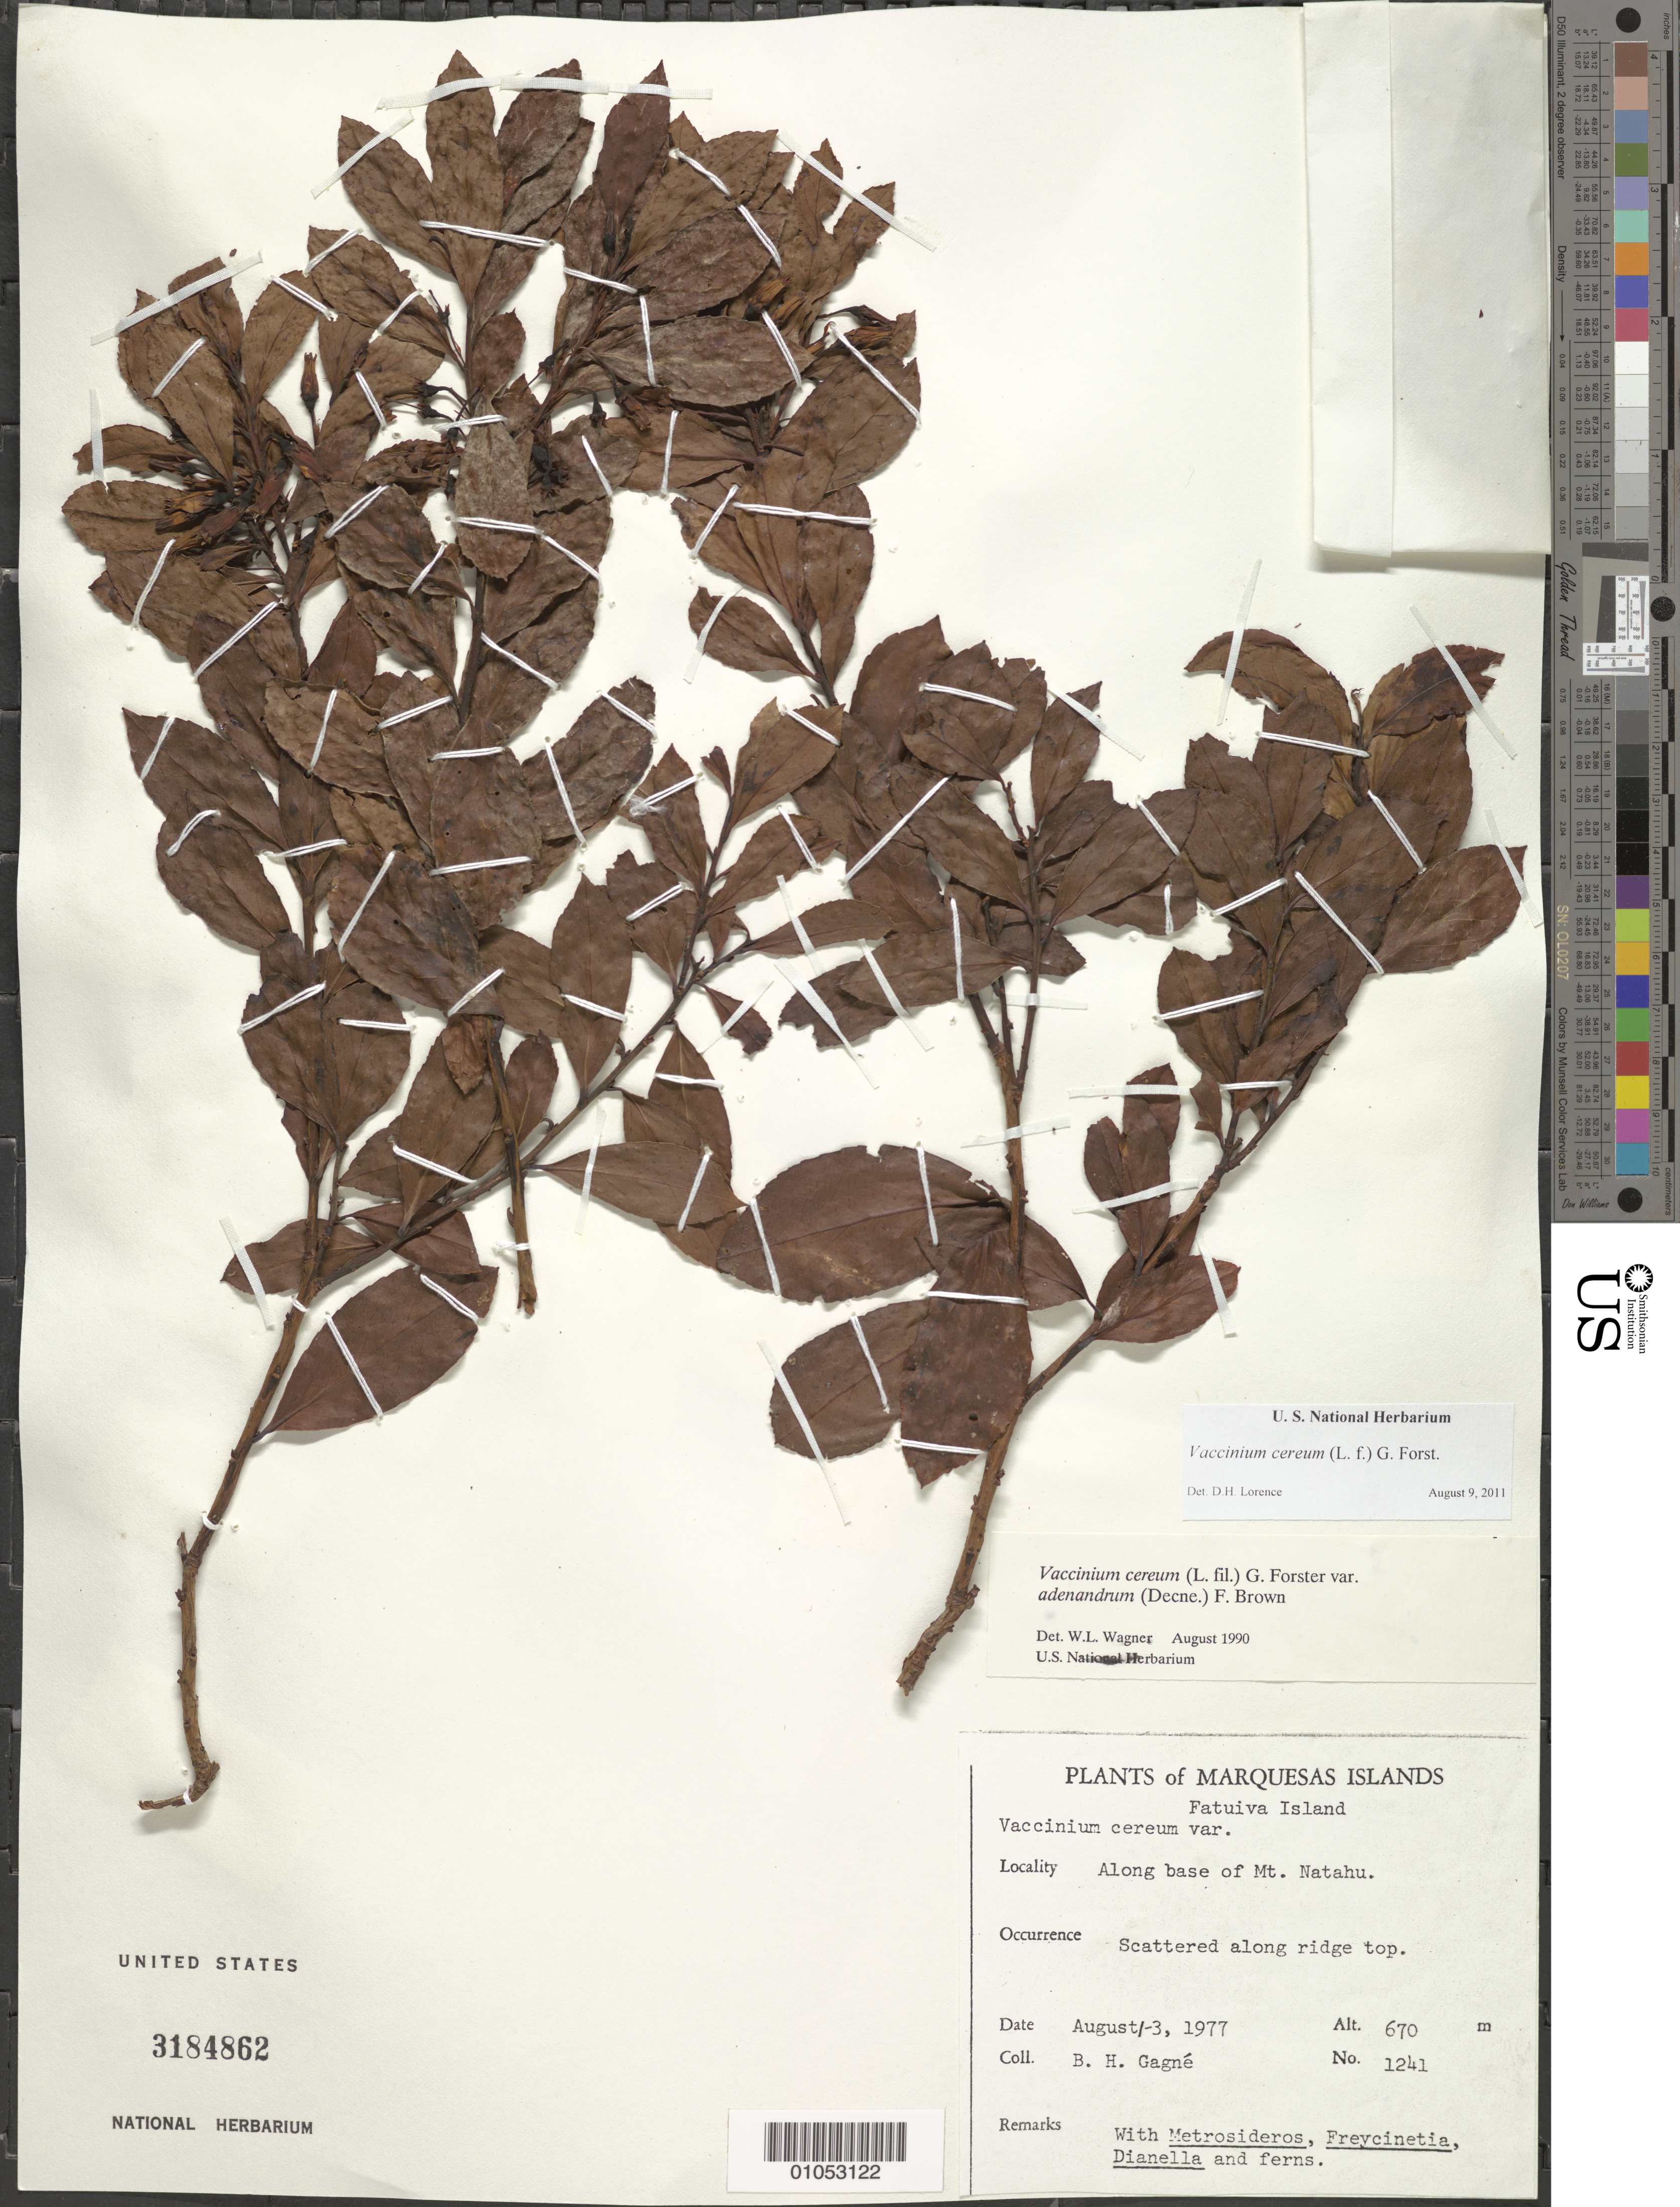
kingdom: Plantae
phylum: Tracheophyta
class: Magnoliopsida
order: Ericales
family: Ericaceae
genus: Vaccinium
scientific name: Vaccinium cereum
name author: (L. f.) G. Forst.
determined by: Lorence, David H., (PTBG), National Tropical Botanical Garden (UNITED STATES)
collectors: B. H. Gagné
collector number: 1241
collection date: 1977-08-01/1977-08-03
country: French Polynesia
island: Fatu Hiva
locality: along base of Mt. Natuha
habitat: Scattered along ridge top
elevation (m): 670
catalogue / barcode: US 3184862